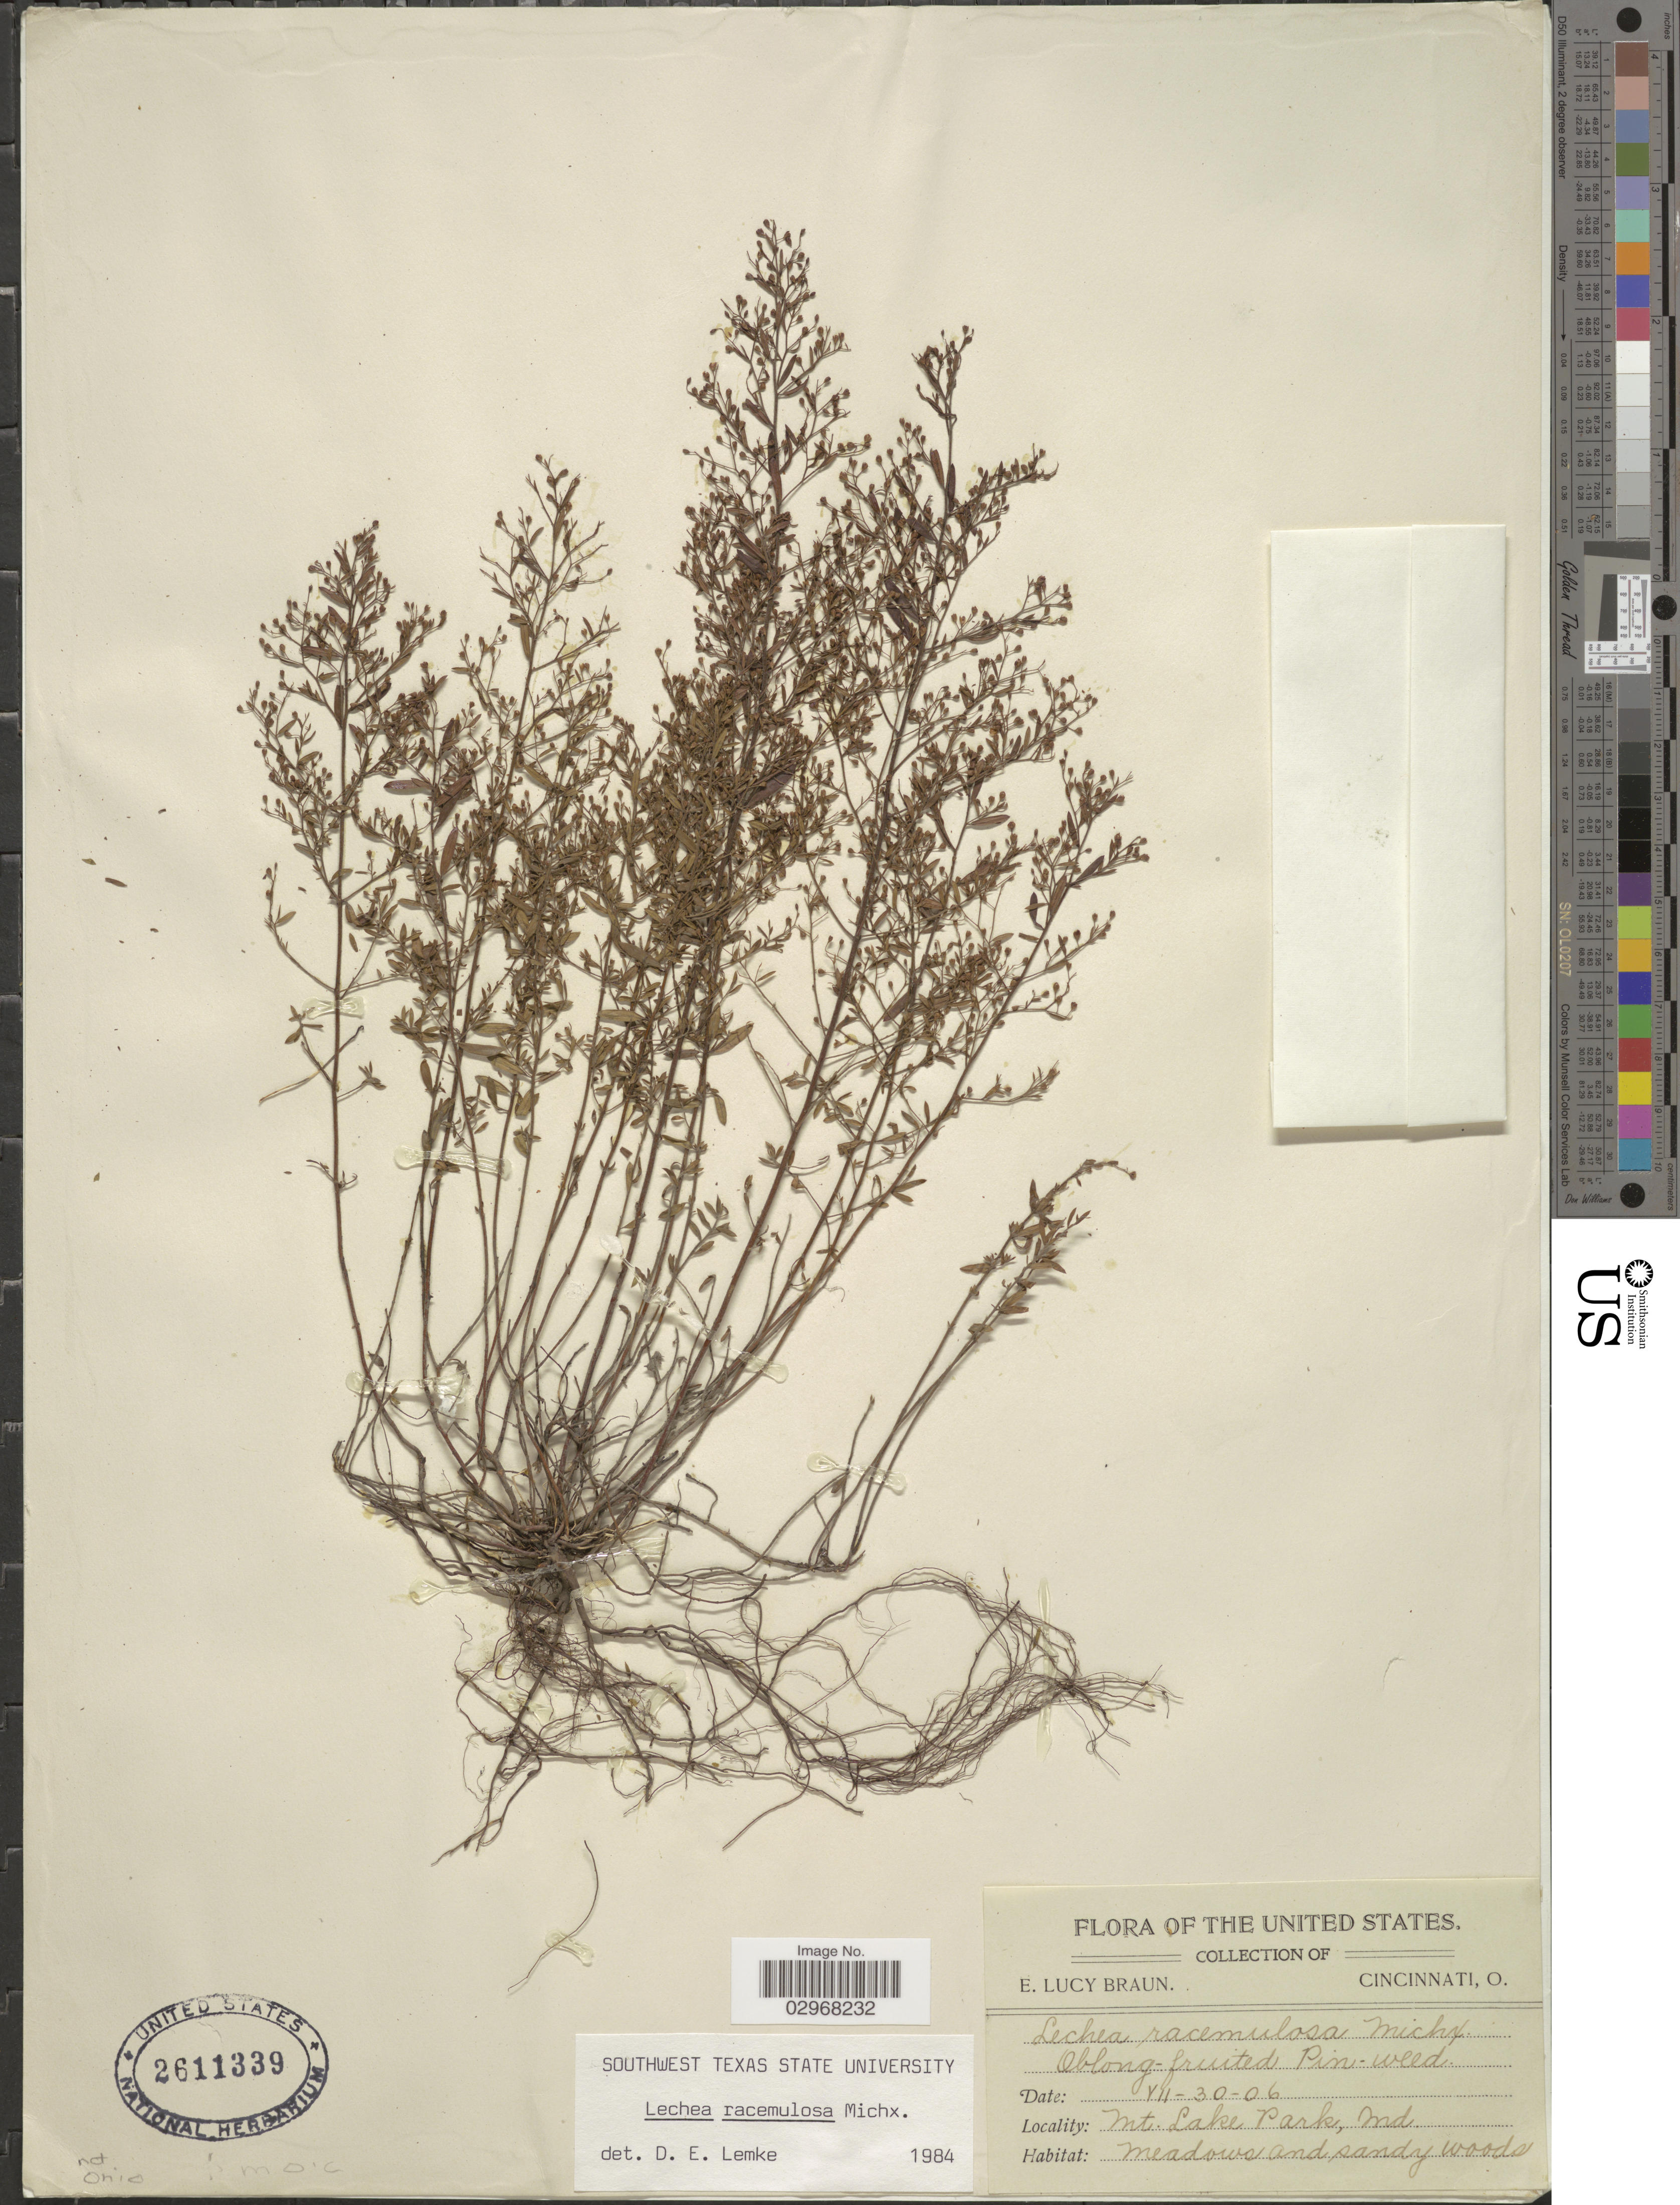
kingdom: Plantae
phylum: Tracheophyta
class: Magnoliopsida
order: Malvales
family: Cistaceae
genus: Lechea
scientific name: Lechea racemulosa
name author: Michx.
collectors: E. L. Braun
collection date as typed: Transcribed d/m/y: 30/7/6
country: United States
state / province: Maryland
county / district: Garrett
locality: Mt. Lake Park.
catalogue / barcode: US 2611339